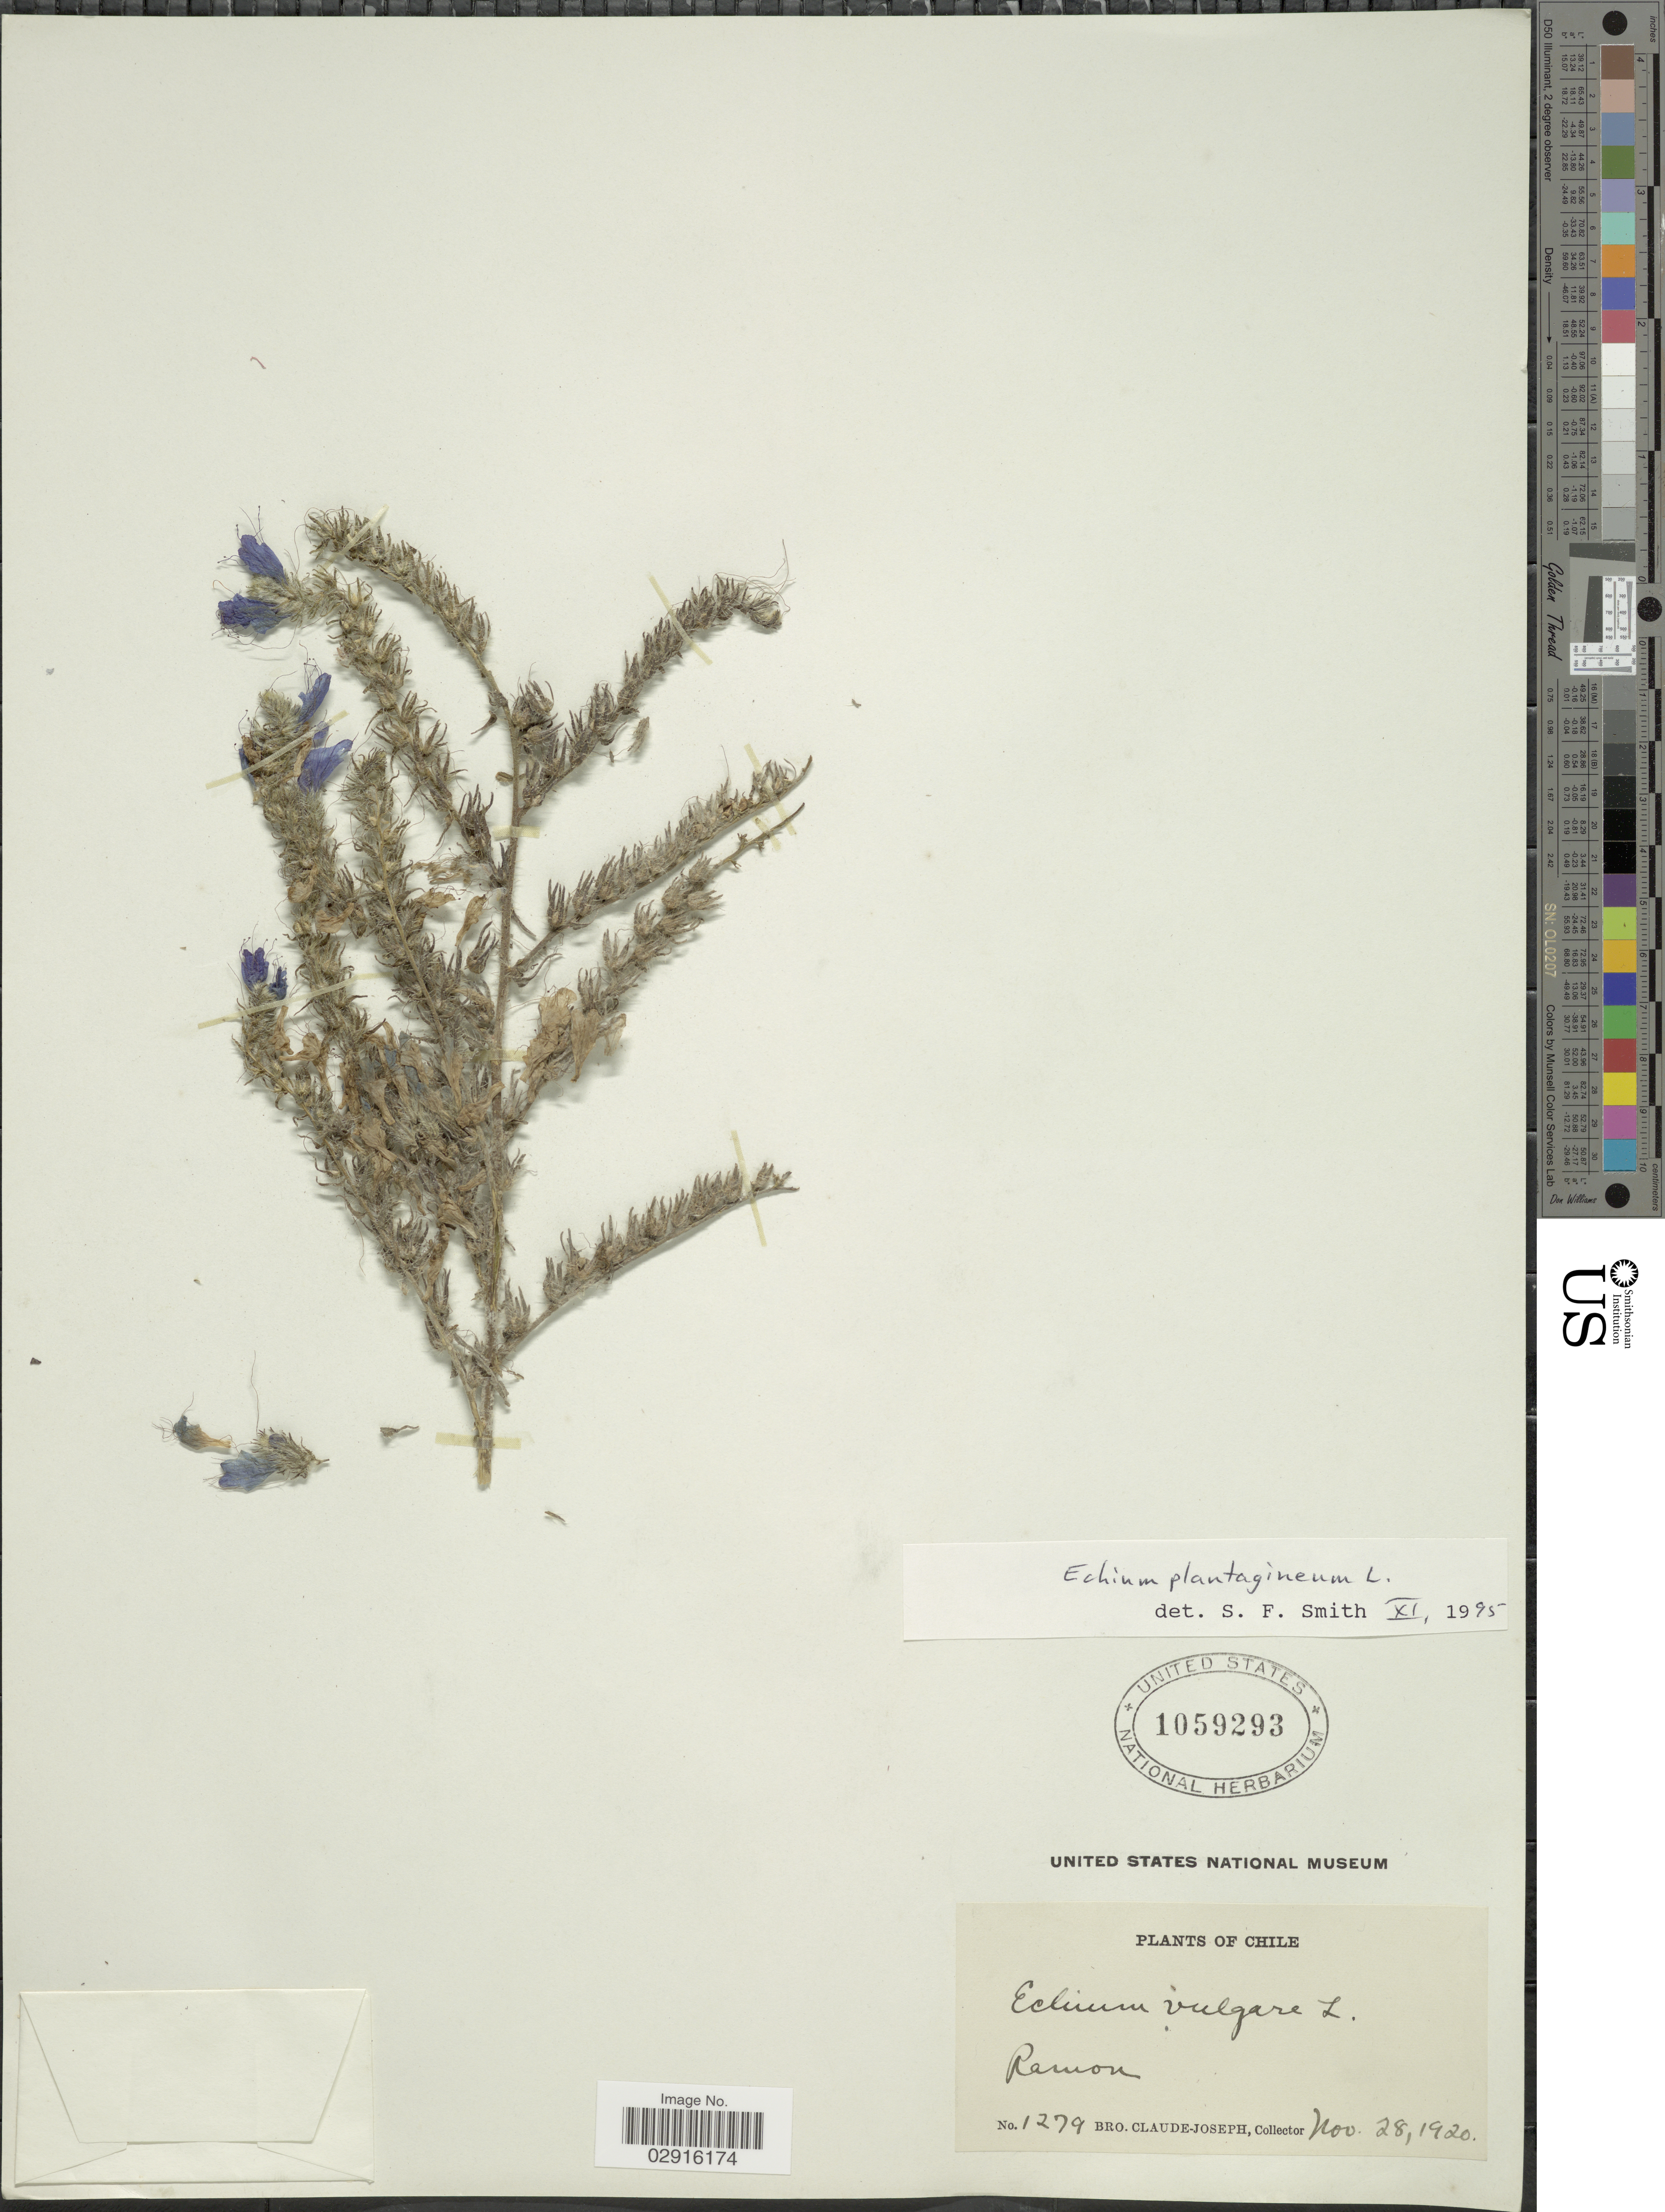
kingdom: Plantae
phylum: Tracheophyta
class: Magnoliopsida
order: Boraginales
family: Boraginaceae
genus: Echium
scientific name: Echium plantagineum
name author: L.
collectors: Bro. Claude-Joseph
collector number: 1279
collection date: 1920-11-28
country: Chile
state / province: Región Metropolitana (RM)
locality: Ramon.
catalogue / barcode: US 1059293